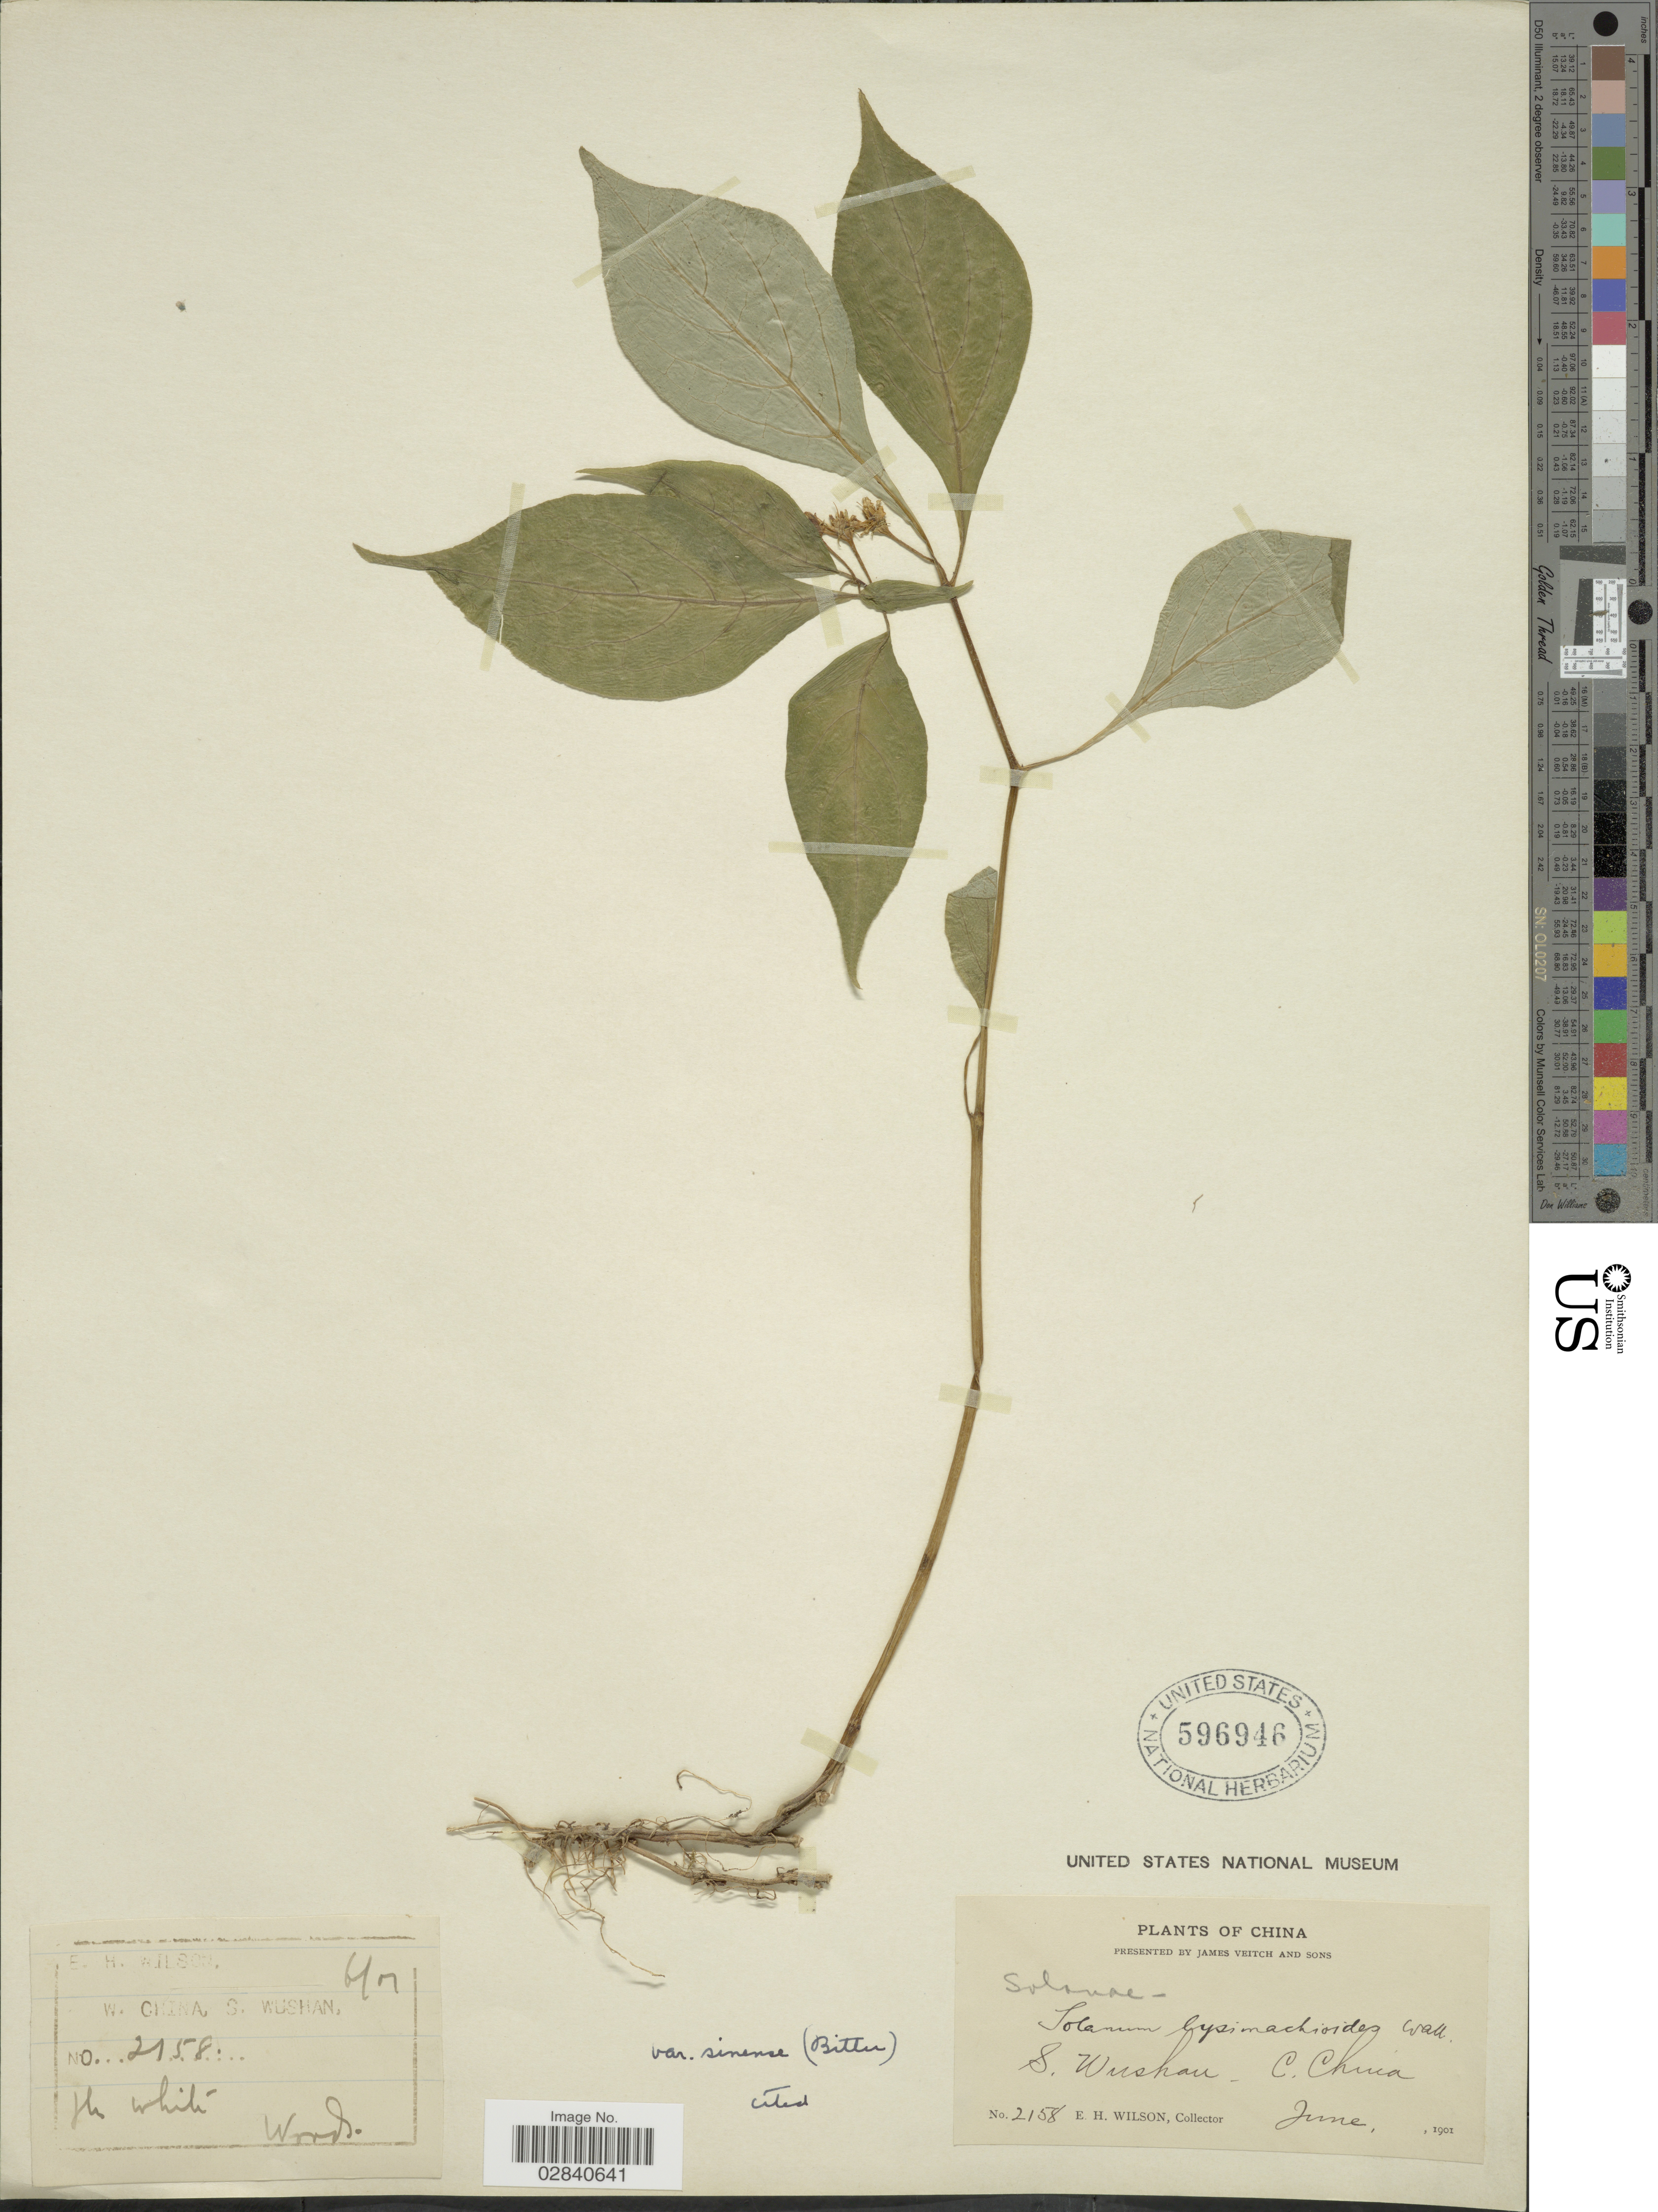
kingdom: Plantae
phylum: Tracheophyta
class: Magnoliopsida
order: Solanales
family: Solanaceae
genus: Lycianthes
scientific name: Lycianthes lysimachioides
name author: (Wall.) Bitter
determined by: Knapp, S. D.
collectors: E. Wilson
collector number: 2158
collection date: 1901-06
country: China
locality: S. Wushan - C. China.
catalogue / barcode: US 596946